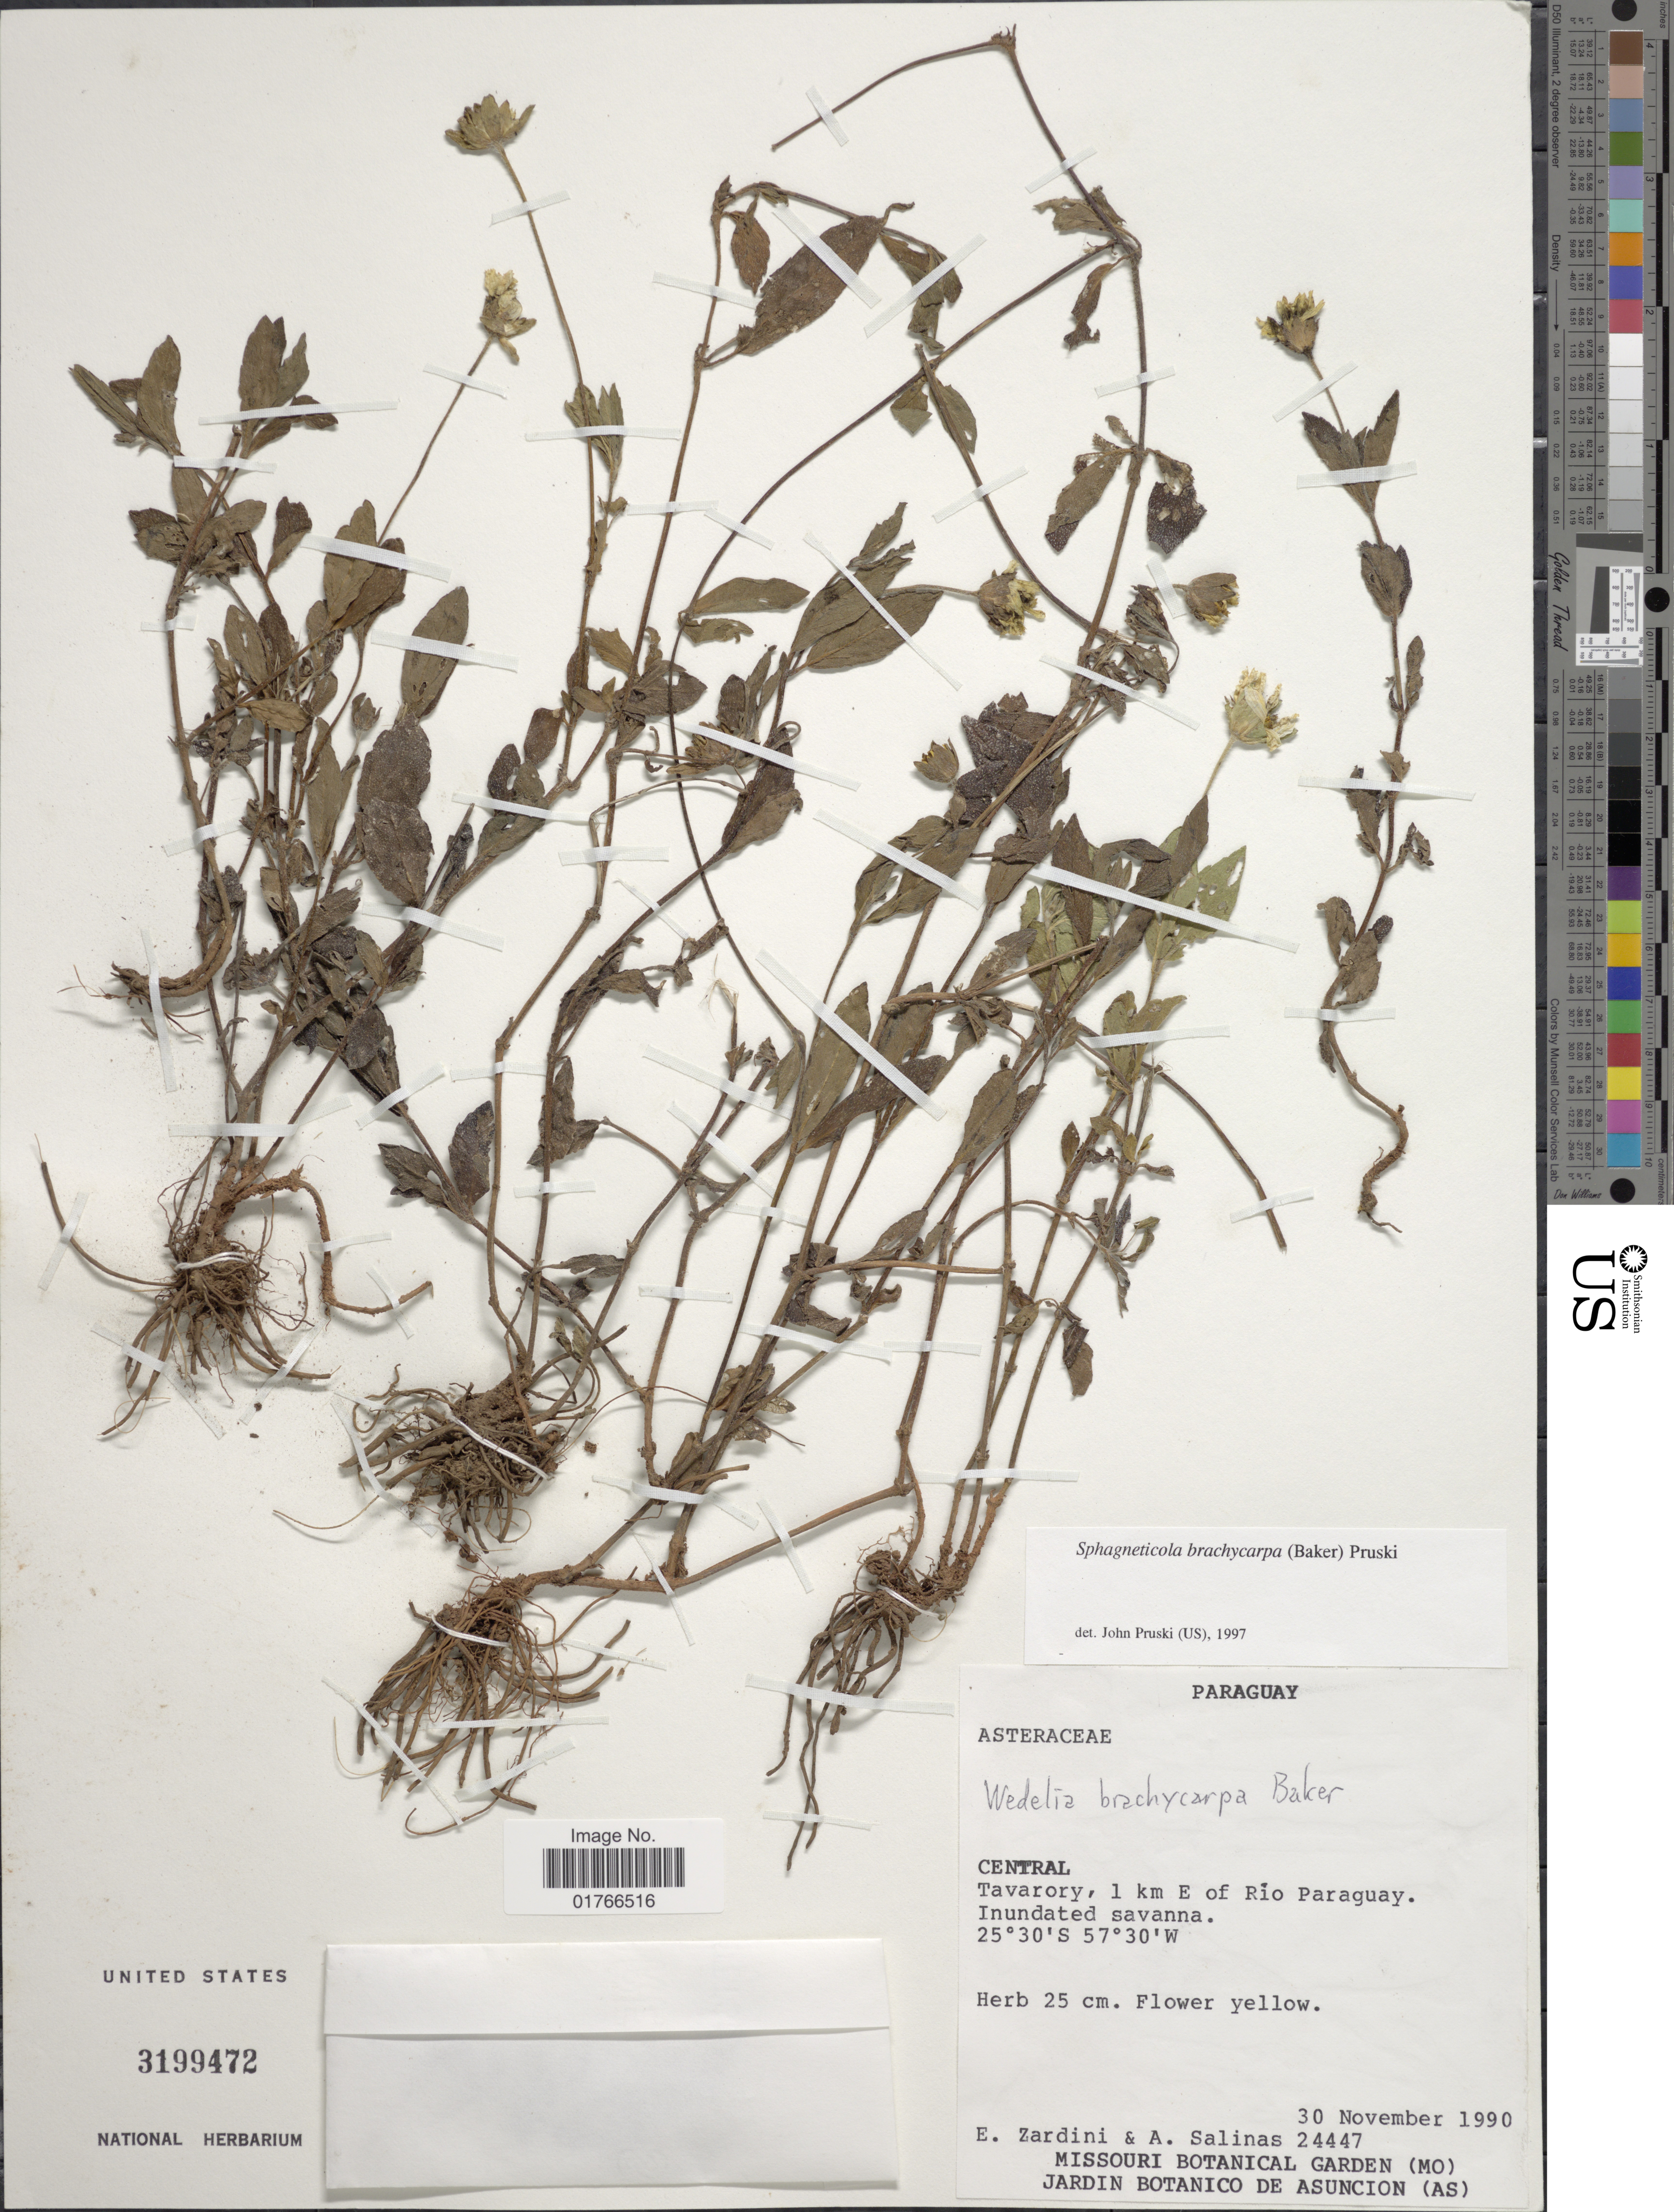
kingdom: Plantae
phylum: Tracheophyta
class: Magnoliopsida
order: Asterales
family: Asteraceae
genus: Sphagneticola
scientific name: Sphagneticola brachycarpa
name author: (Baker) Pruski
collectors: E. M. Zardini & A. Salinas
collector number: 24447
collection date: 1990-11-30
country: Paraguay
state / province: Central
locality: Tavarory, 1 km E of Rio Paraguay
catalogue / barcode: US 3199472